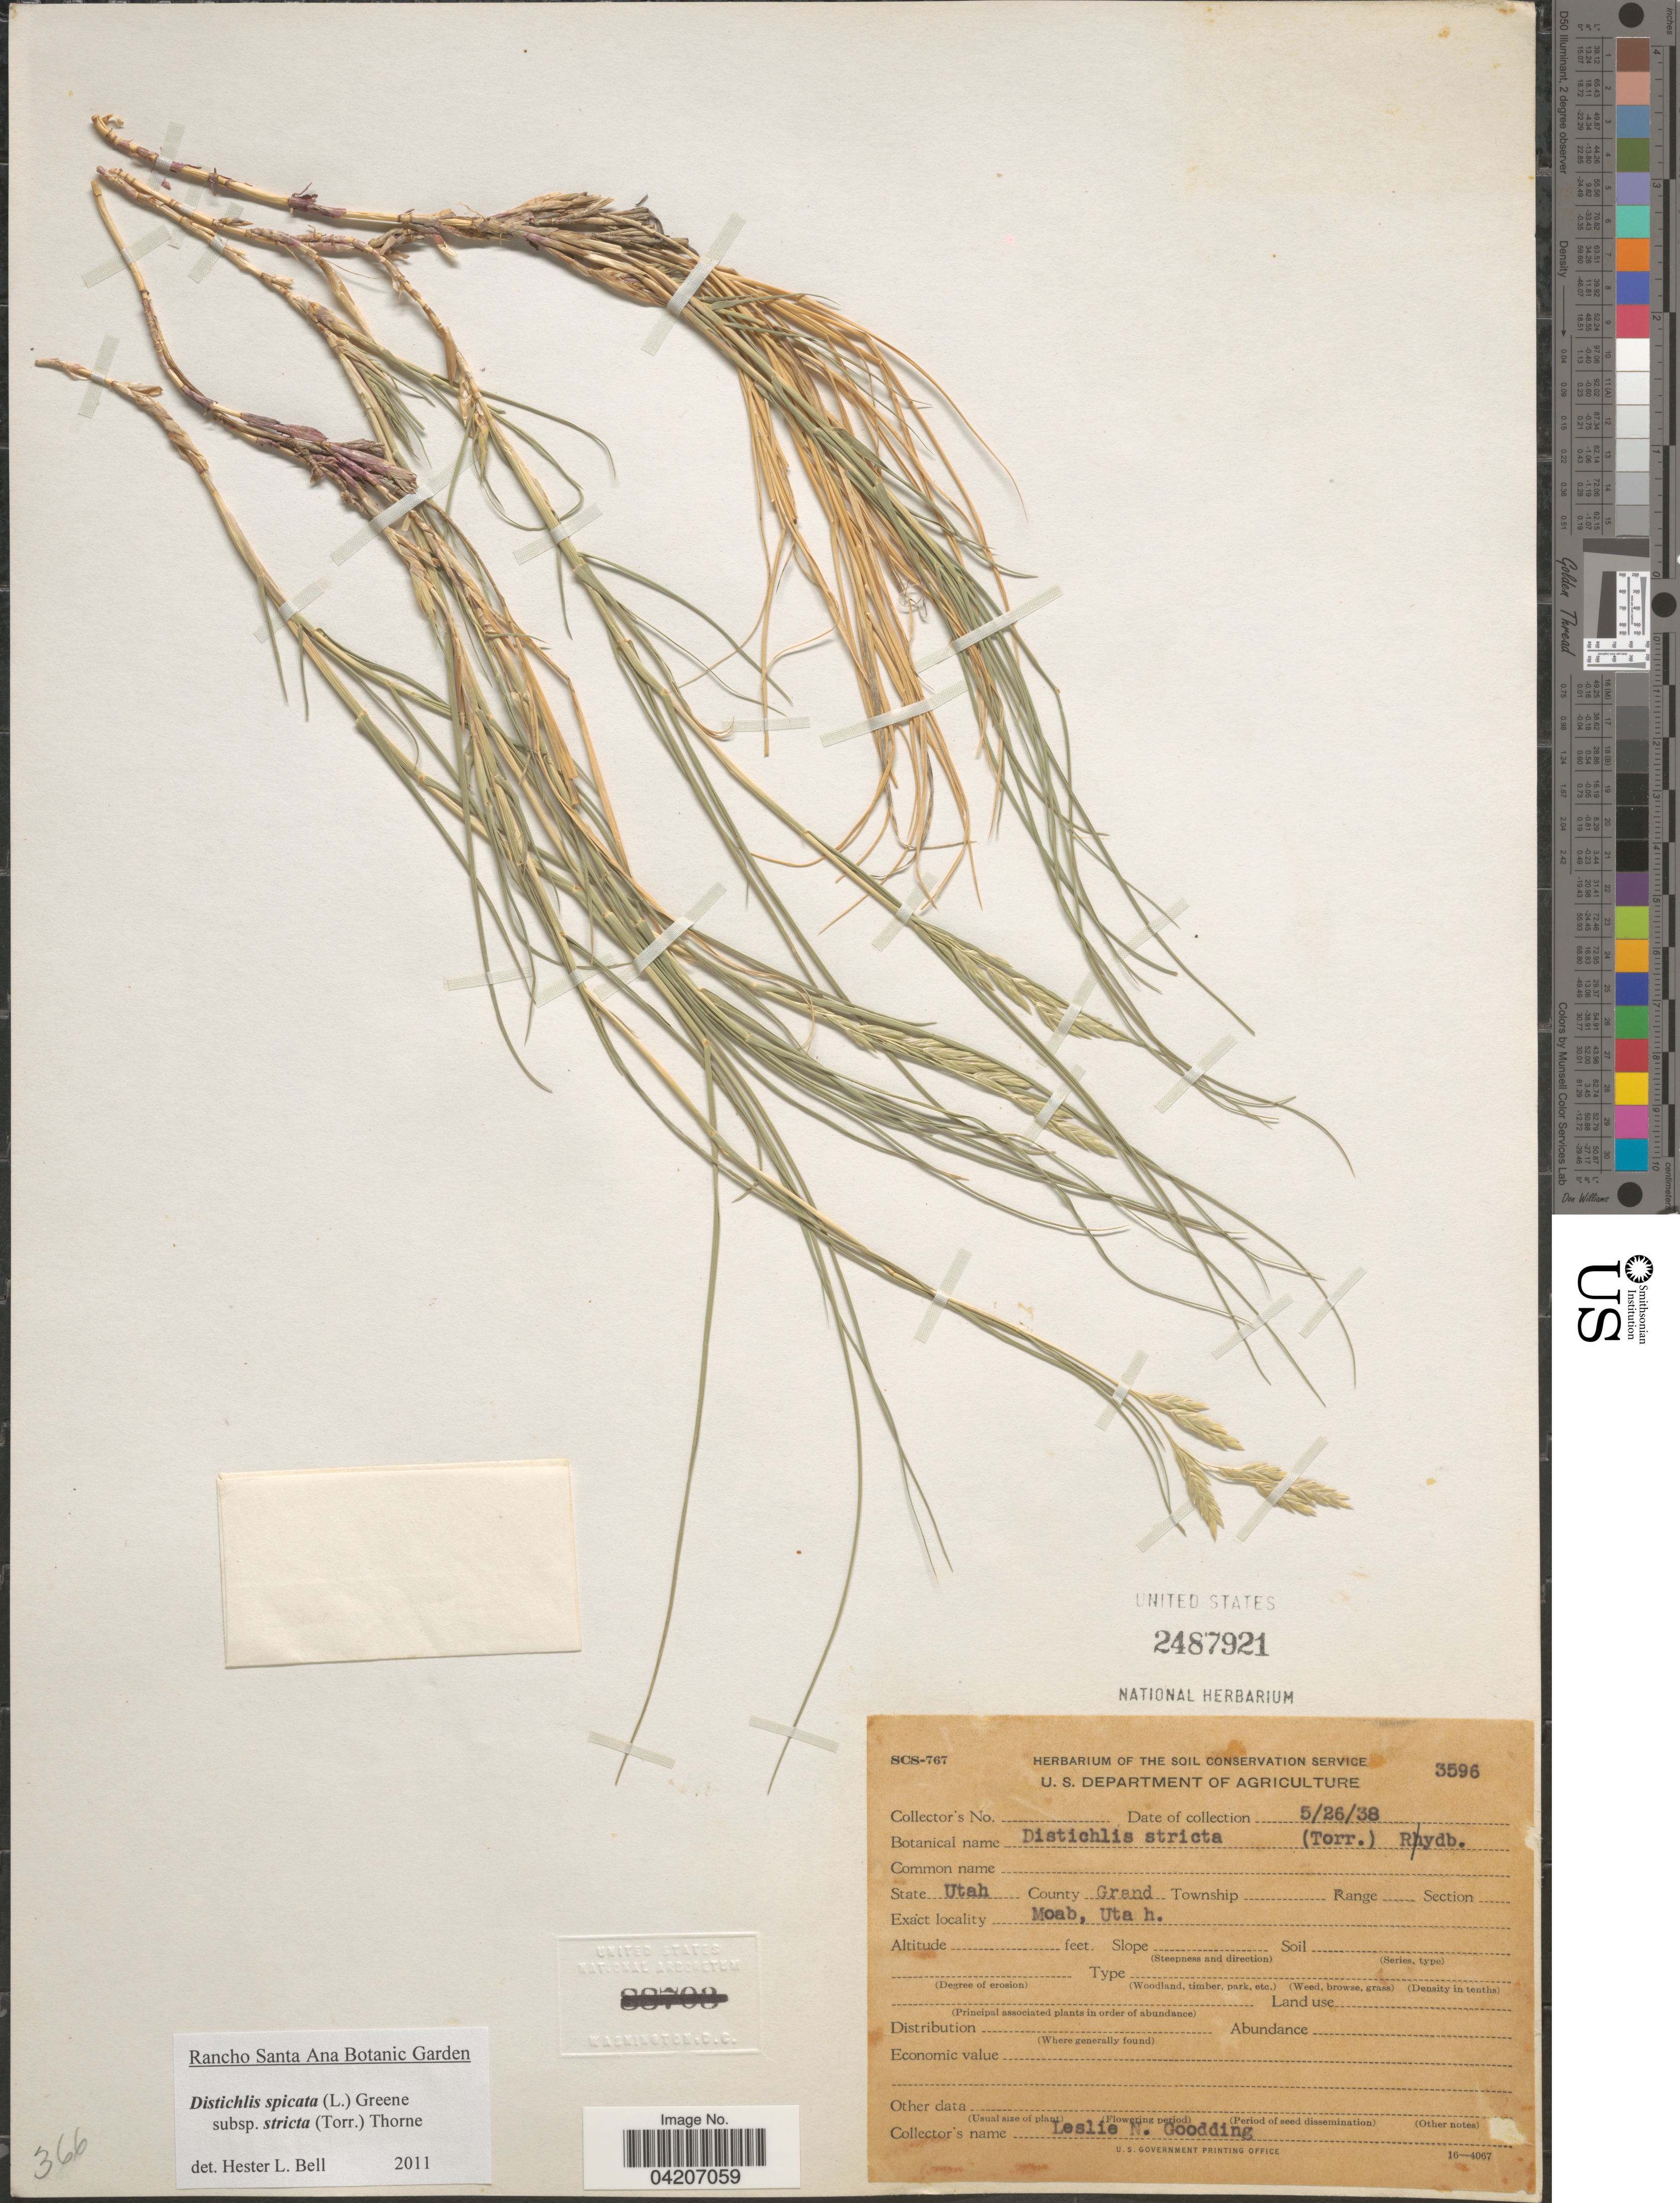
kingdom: Plantae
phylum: Tracheophyta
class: Liliopsida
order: Poales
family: Poaceae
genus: Distichlis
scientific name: Distichlis spicata subsp. stricta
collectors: L. N. Goodding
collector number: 3596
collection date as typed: Transcribed d/m/y: 26/5/38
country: United States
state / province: Utah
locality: County Grand. Moab.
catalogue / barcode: US 2487921